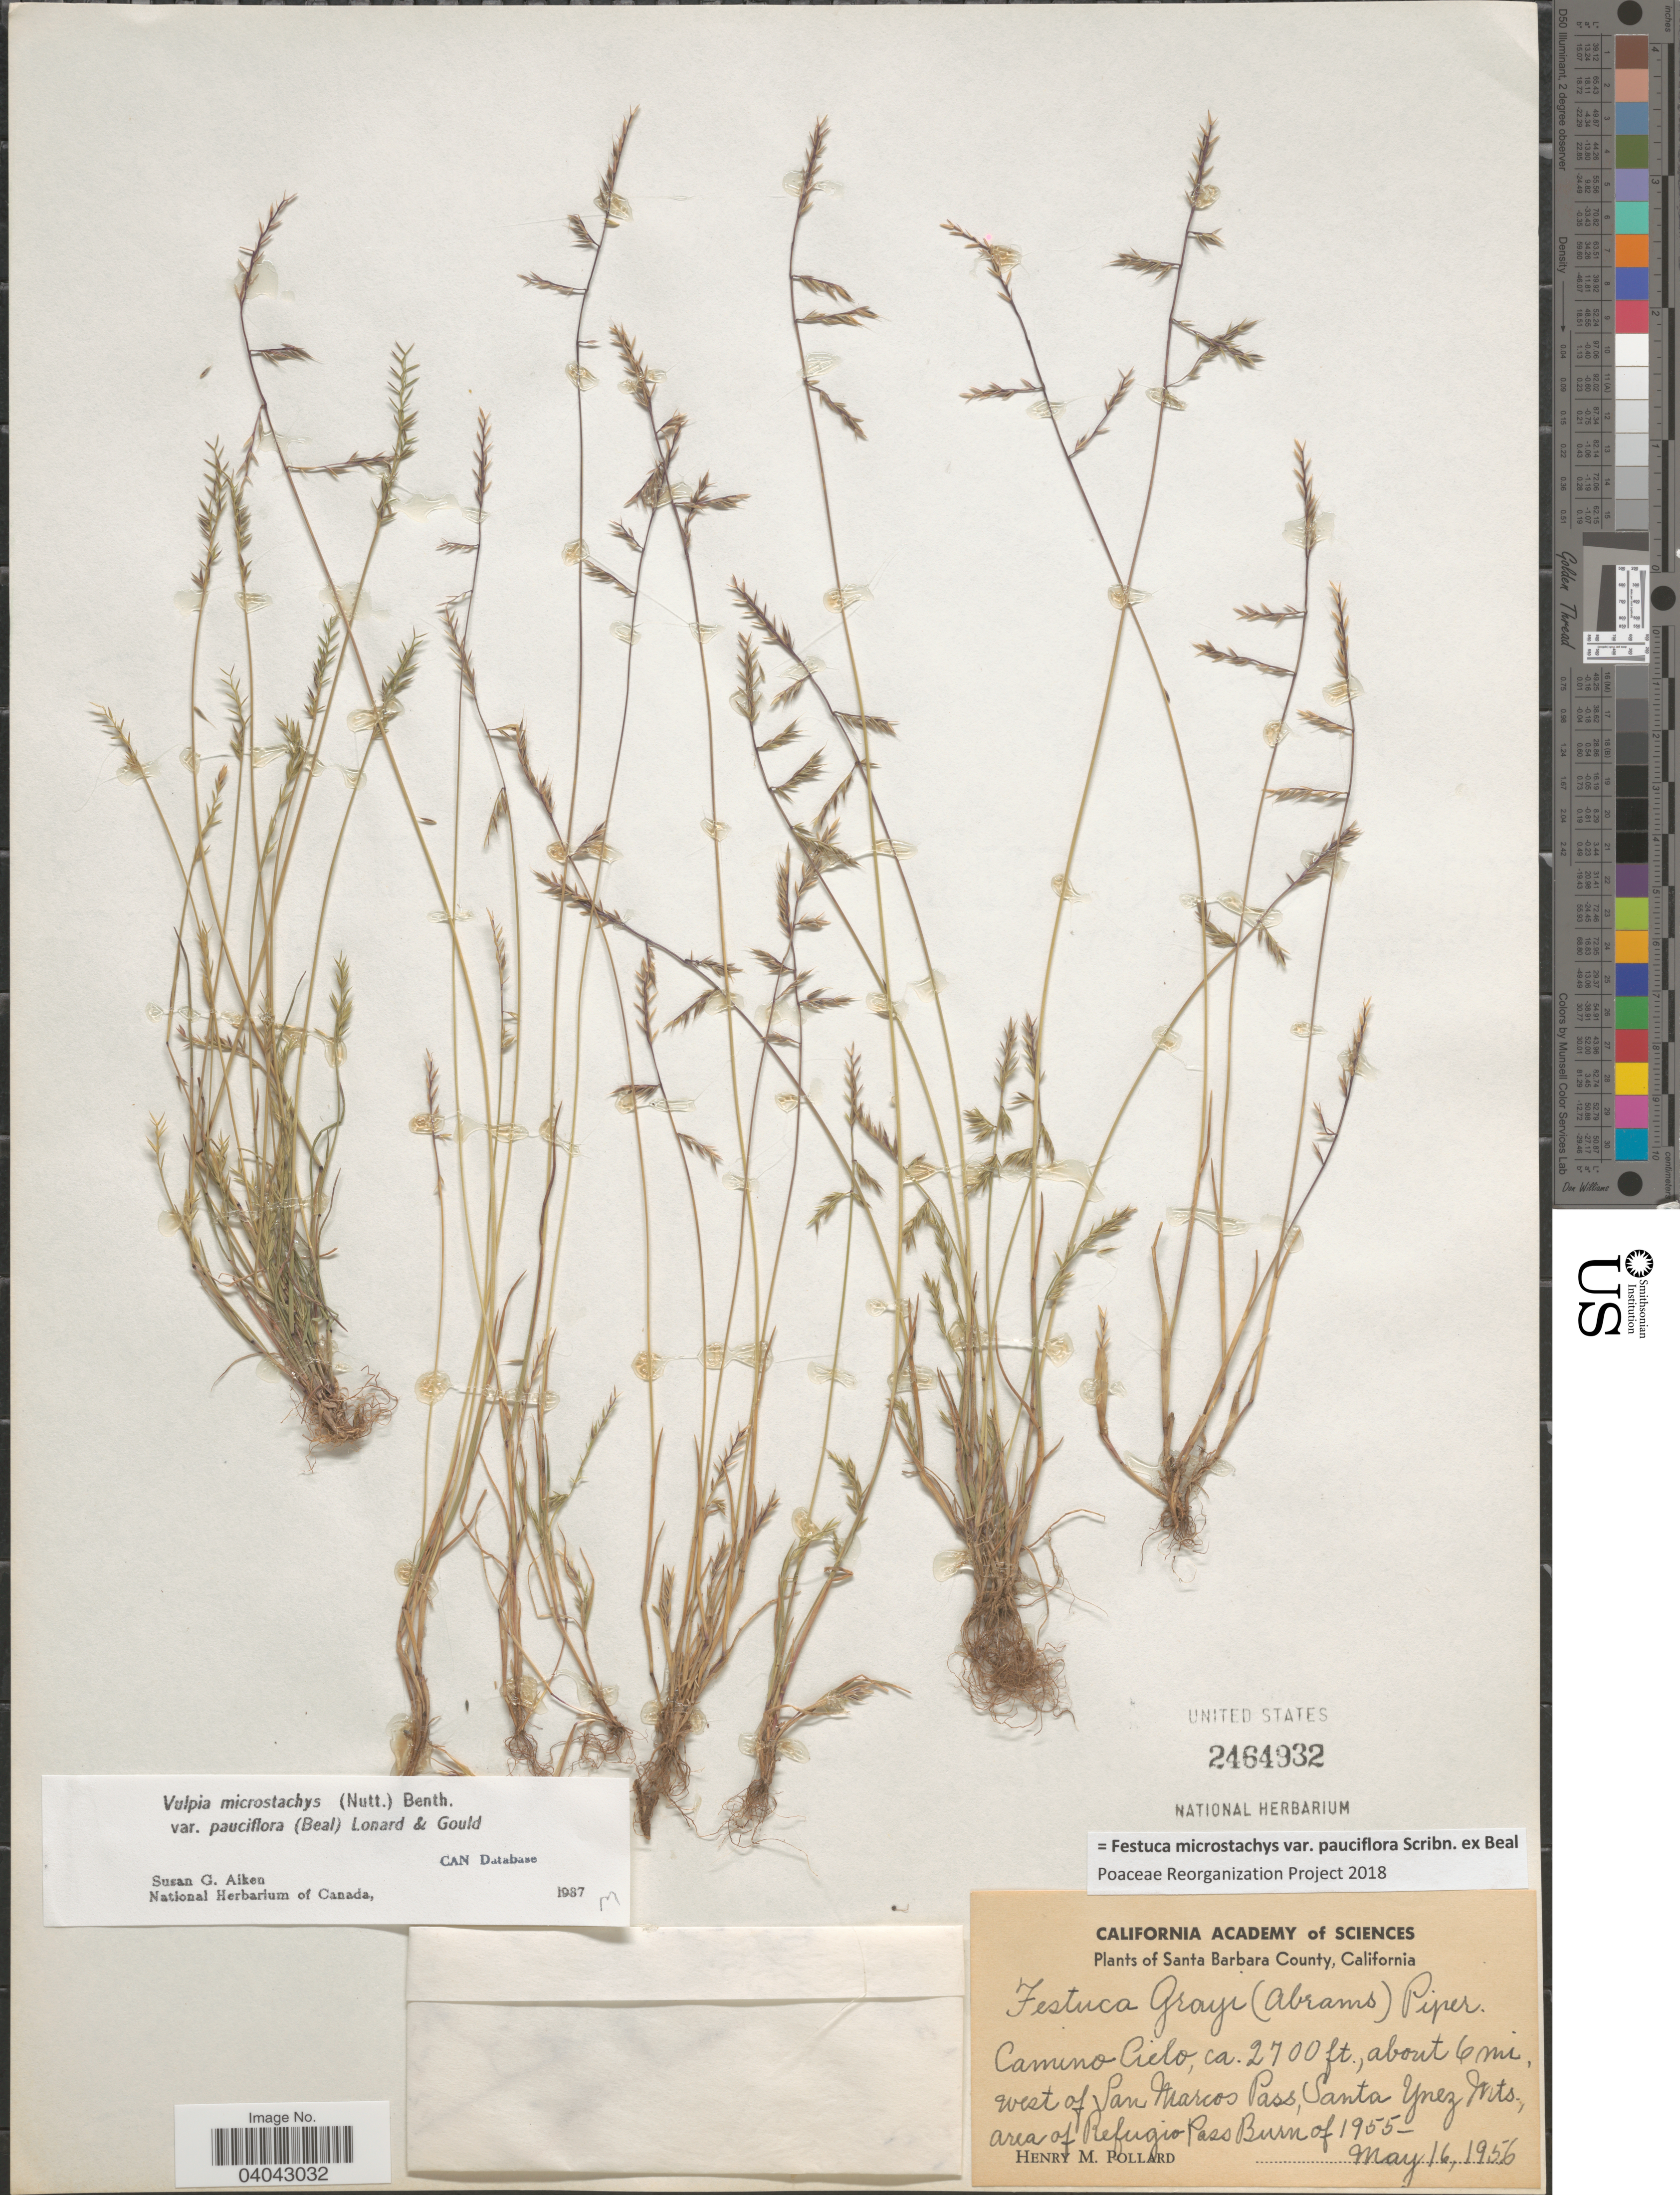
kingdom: Plantae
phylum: Tracheophyta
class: Liliopsida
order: Poales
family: Poaceae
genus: Festuca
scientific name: Festuca microstachys var. pauciflora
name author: Scribn. ex W.J. Beal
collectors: H. M. Pollard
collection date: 1956-05-16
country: United States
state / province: California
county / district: Santa Barbara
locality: Santa Barbara County. Camino Cielo, about 6 mi. west of San Marcos Pass, Santa Ynez Mts., area of Refugio Pass Burn of 1955.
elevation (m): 823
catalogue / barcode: US 2464932